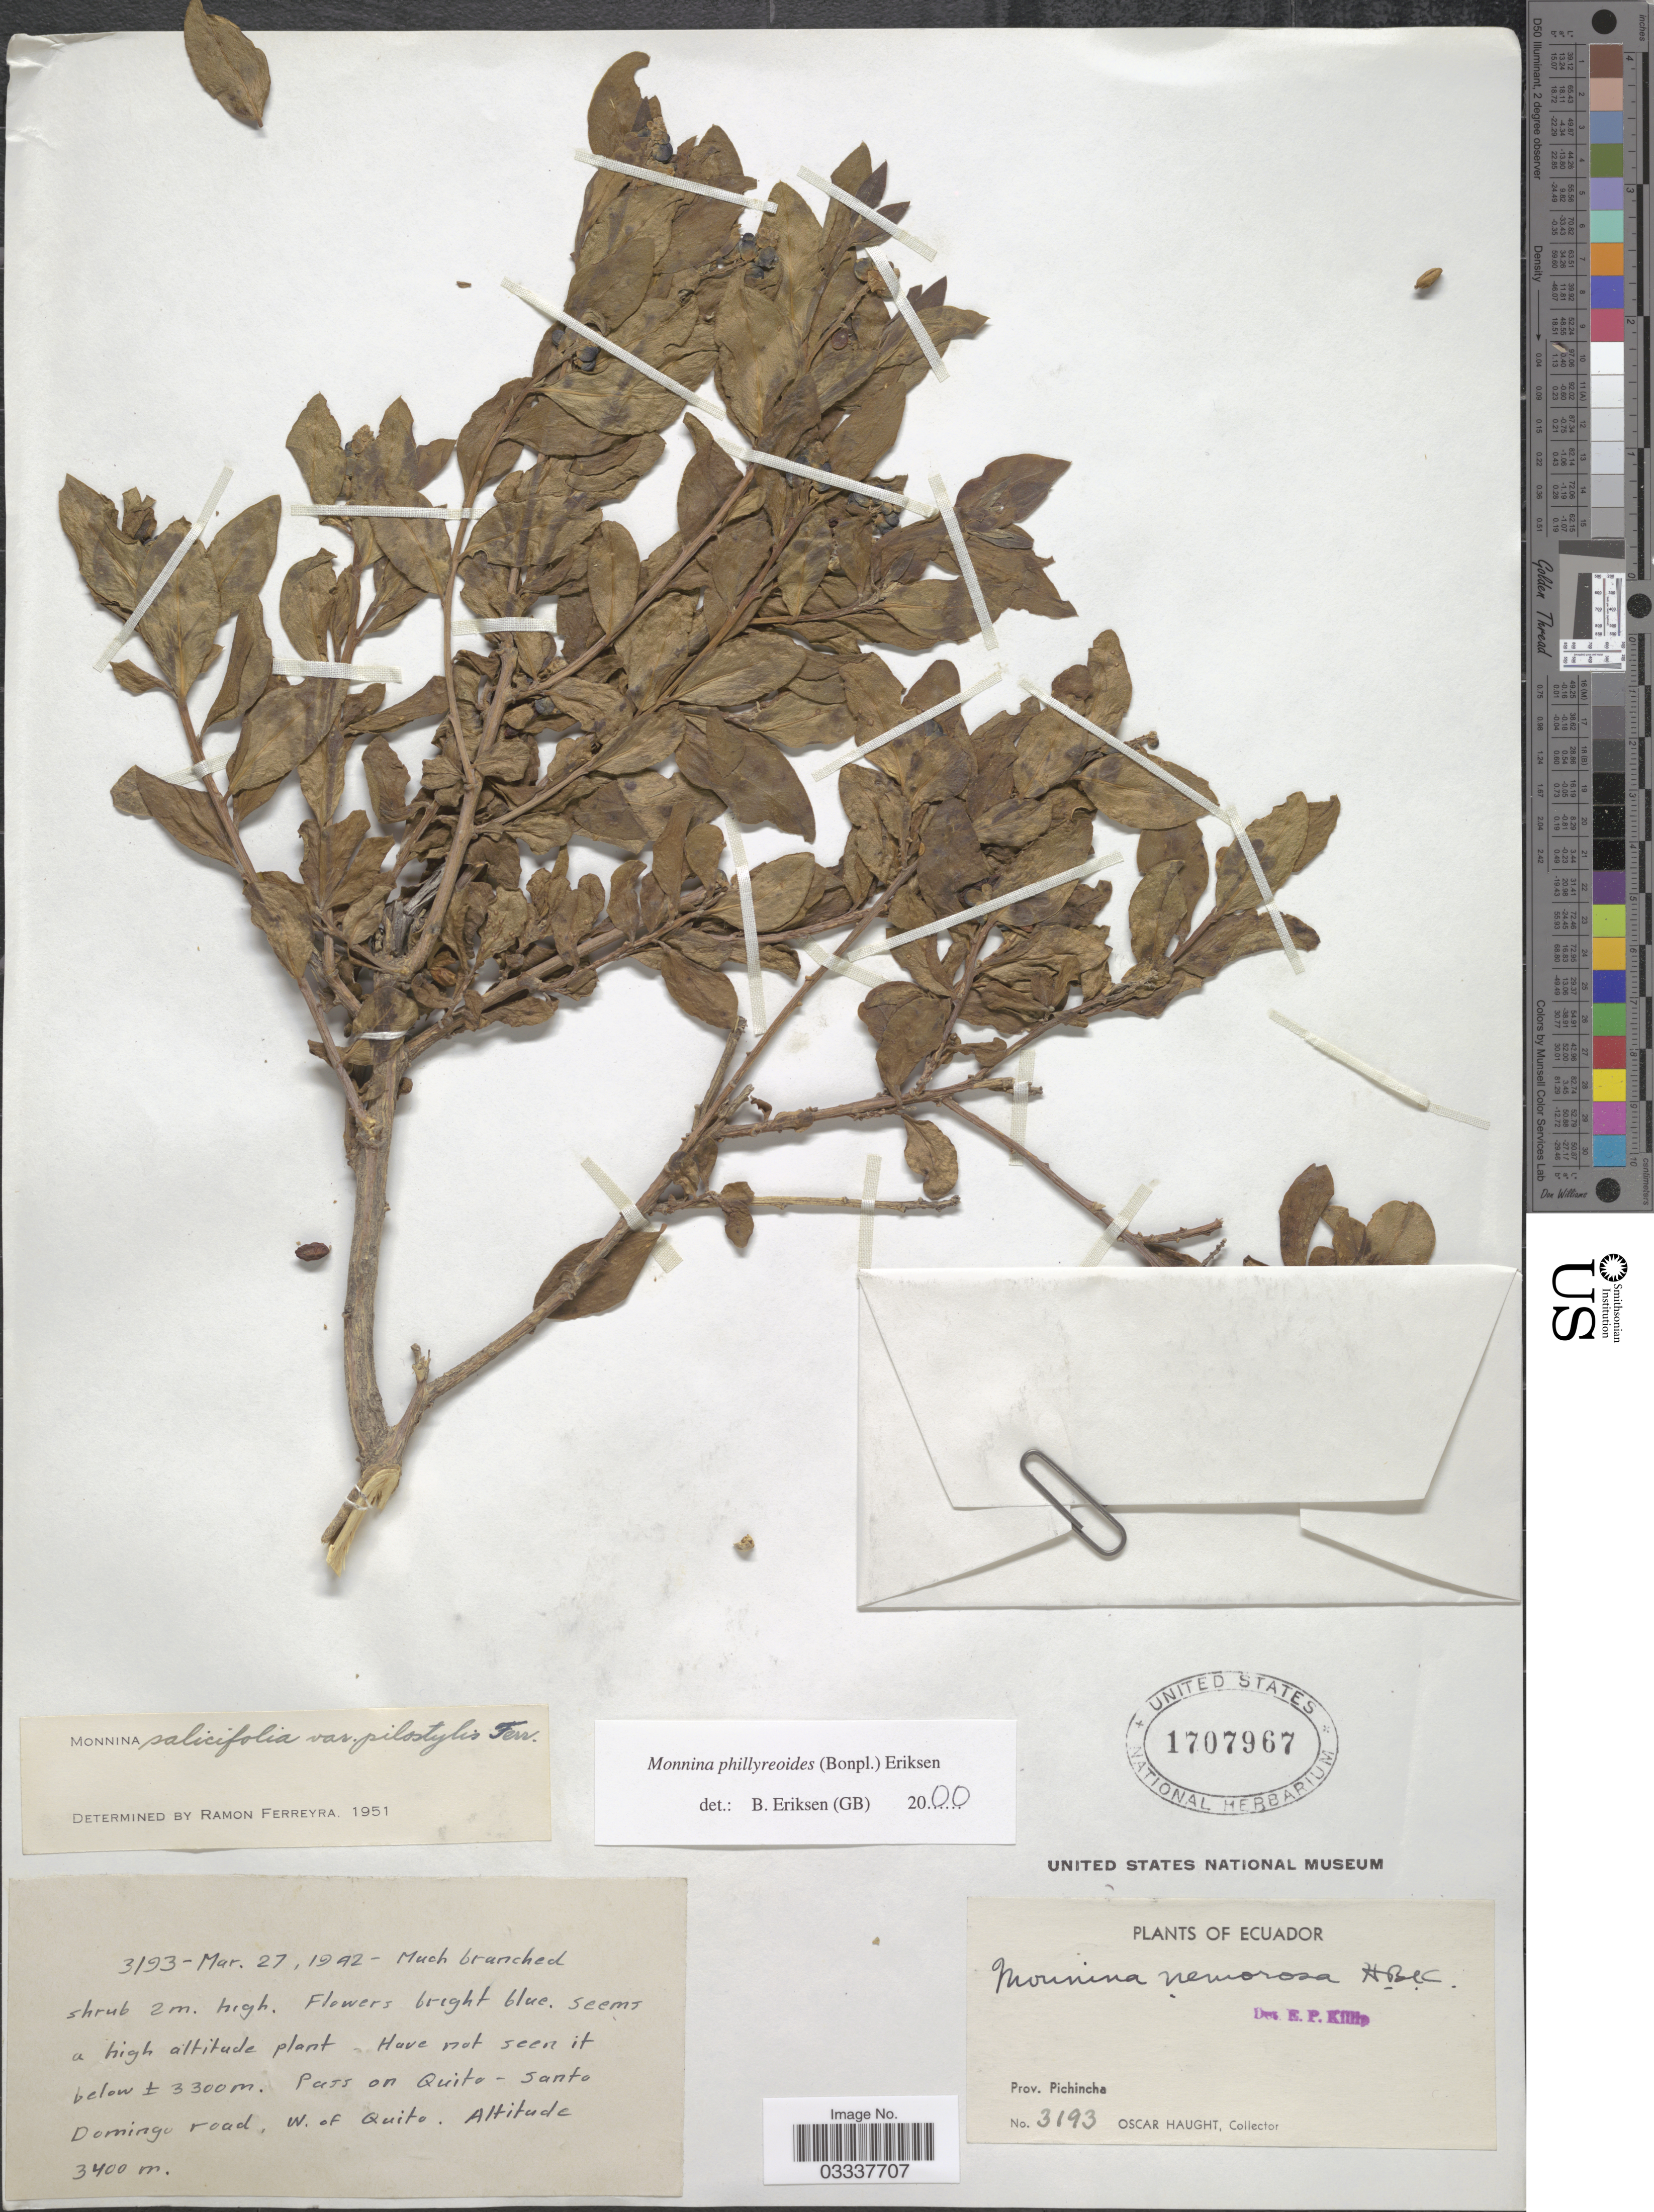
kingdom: Plantae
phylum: Tracheophyta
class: Magnoliopsida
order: Fabales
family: Polygalaceae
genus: Monnina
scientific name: Monnina phillyreoides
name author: (Bonpl.) B. Eriksen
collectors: O. L. Haught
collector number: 3193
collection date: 1942-03-27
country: Ecuador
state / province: Pichincha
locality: Pass on Quito - Santo Domingo road, W. of Quito.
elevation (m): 3400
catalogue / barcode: US 1707967